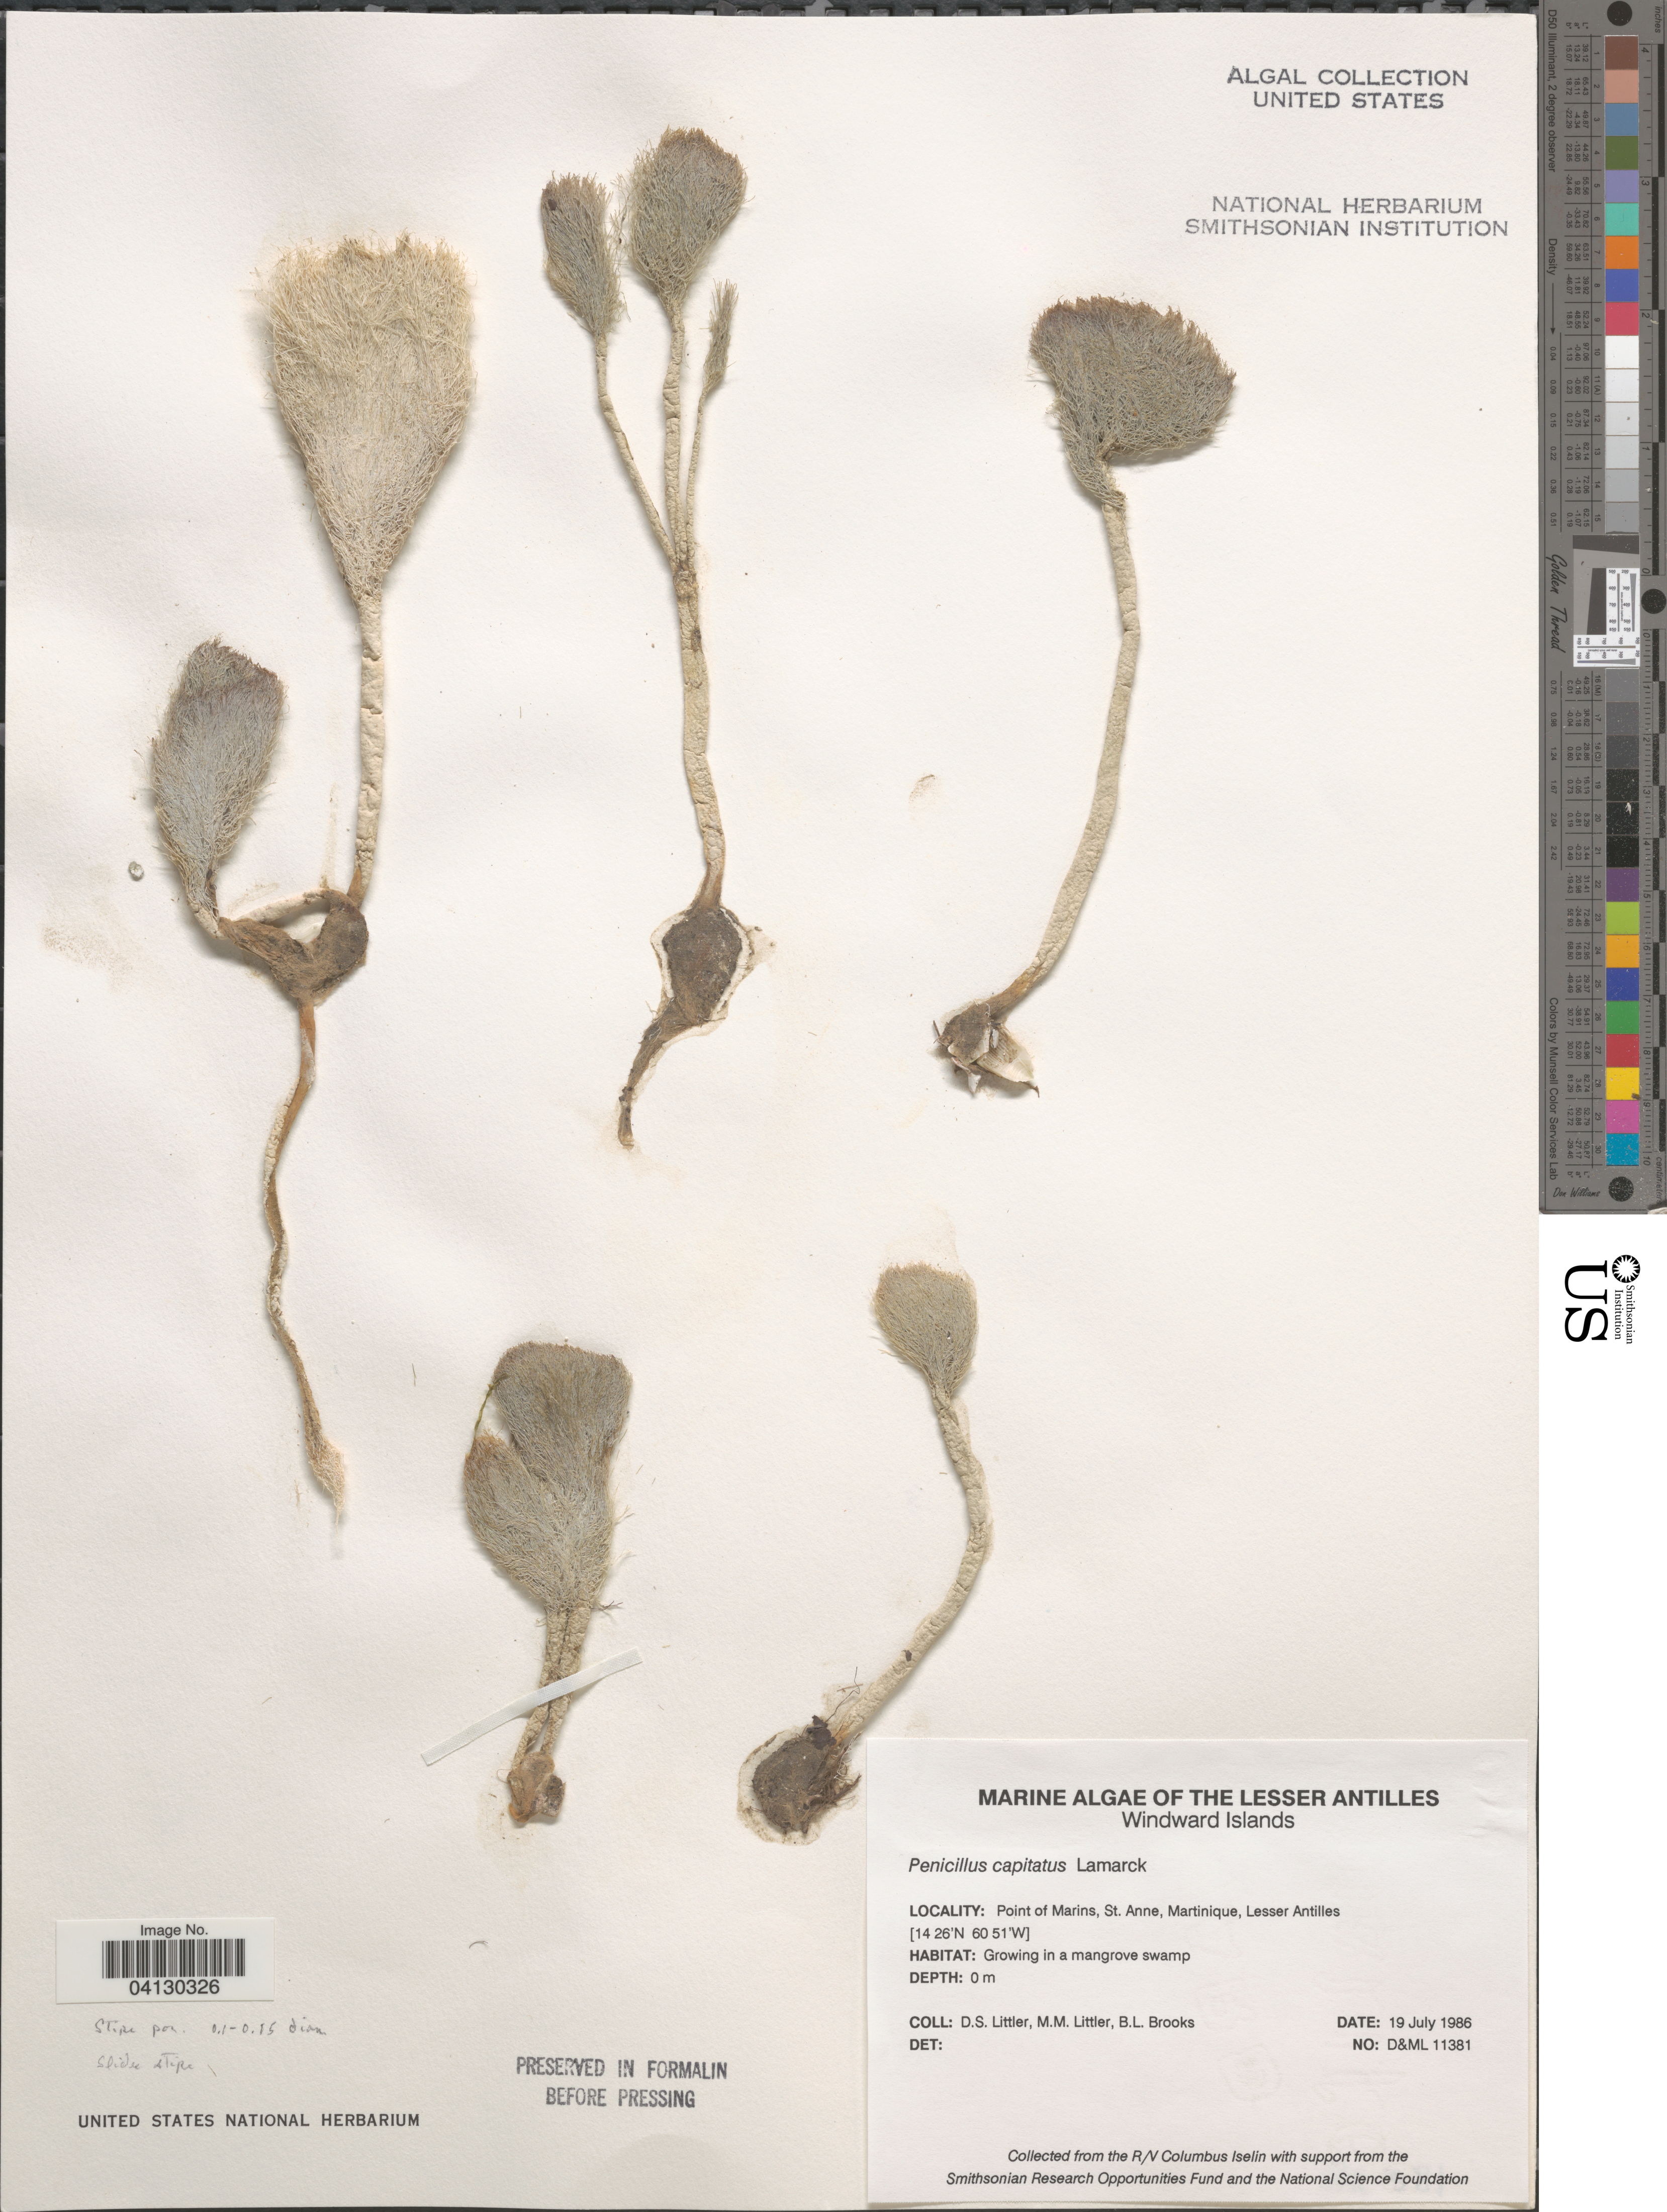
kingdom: Plantae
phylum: Chlorophyta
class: Ulvophyceae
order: Bryopsidales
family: Udoteaceae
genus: Penicillus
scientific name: Penicillus capitatus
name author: Lam.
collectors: D. S. Littler & B. Brooks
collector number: D&ML11381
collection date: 1986-07-19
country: Martinique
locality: The Lesser Antilles. Windward Islands. Point of Marins, St. Anne.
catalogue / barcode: US 328959